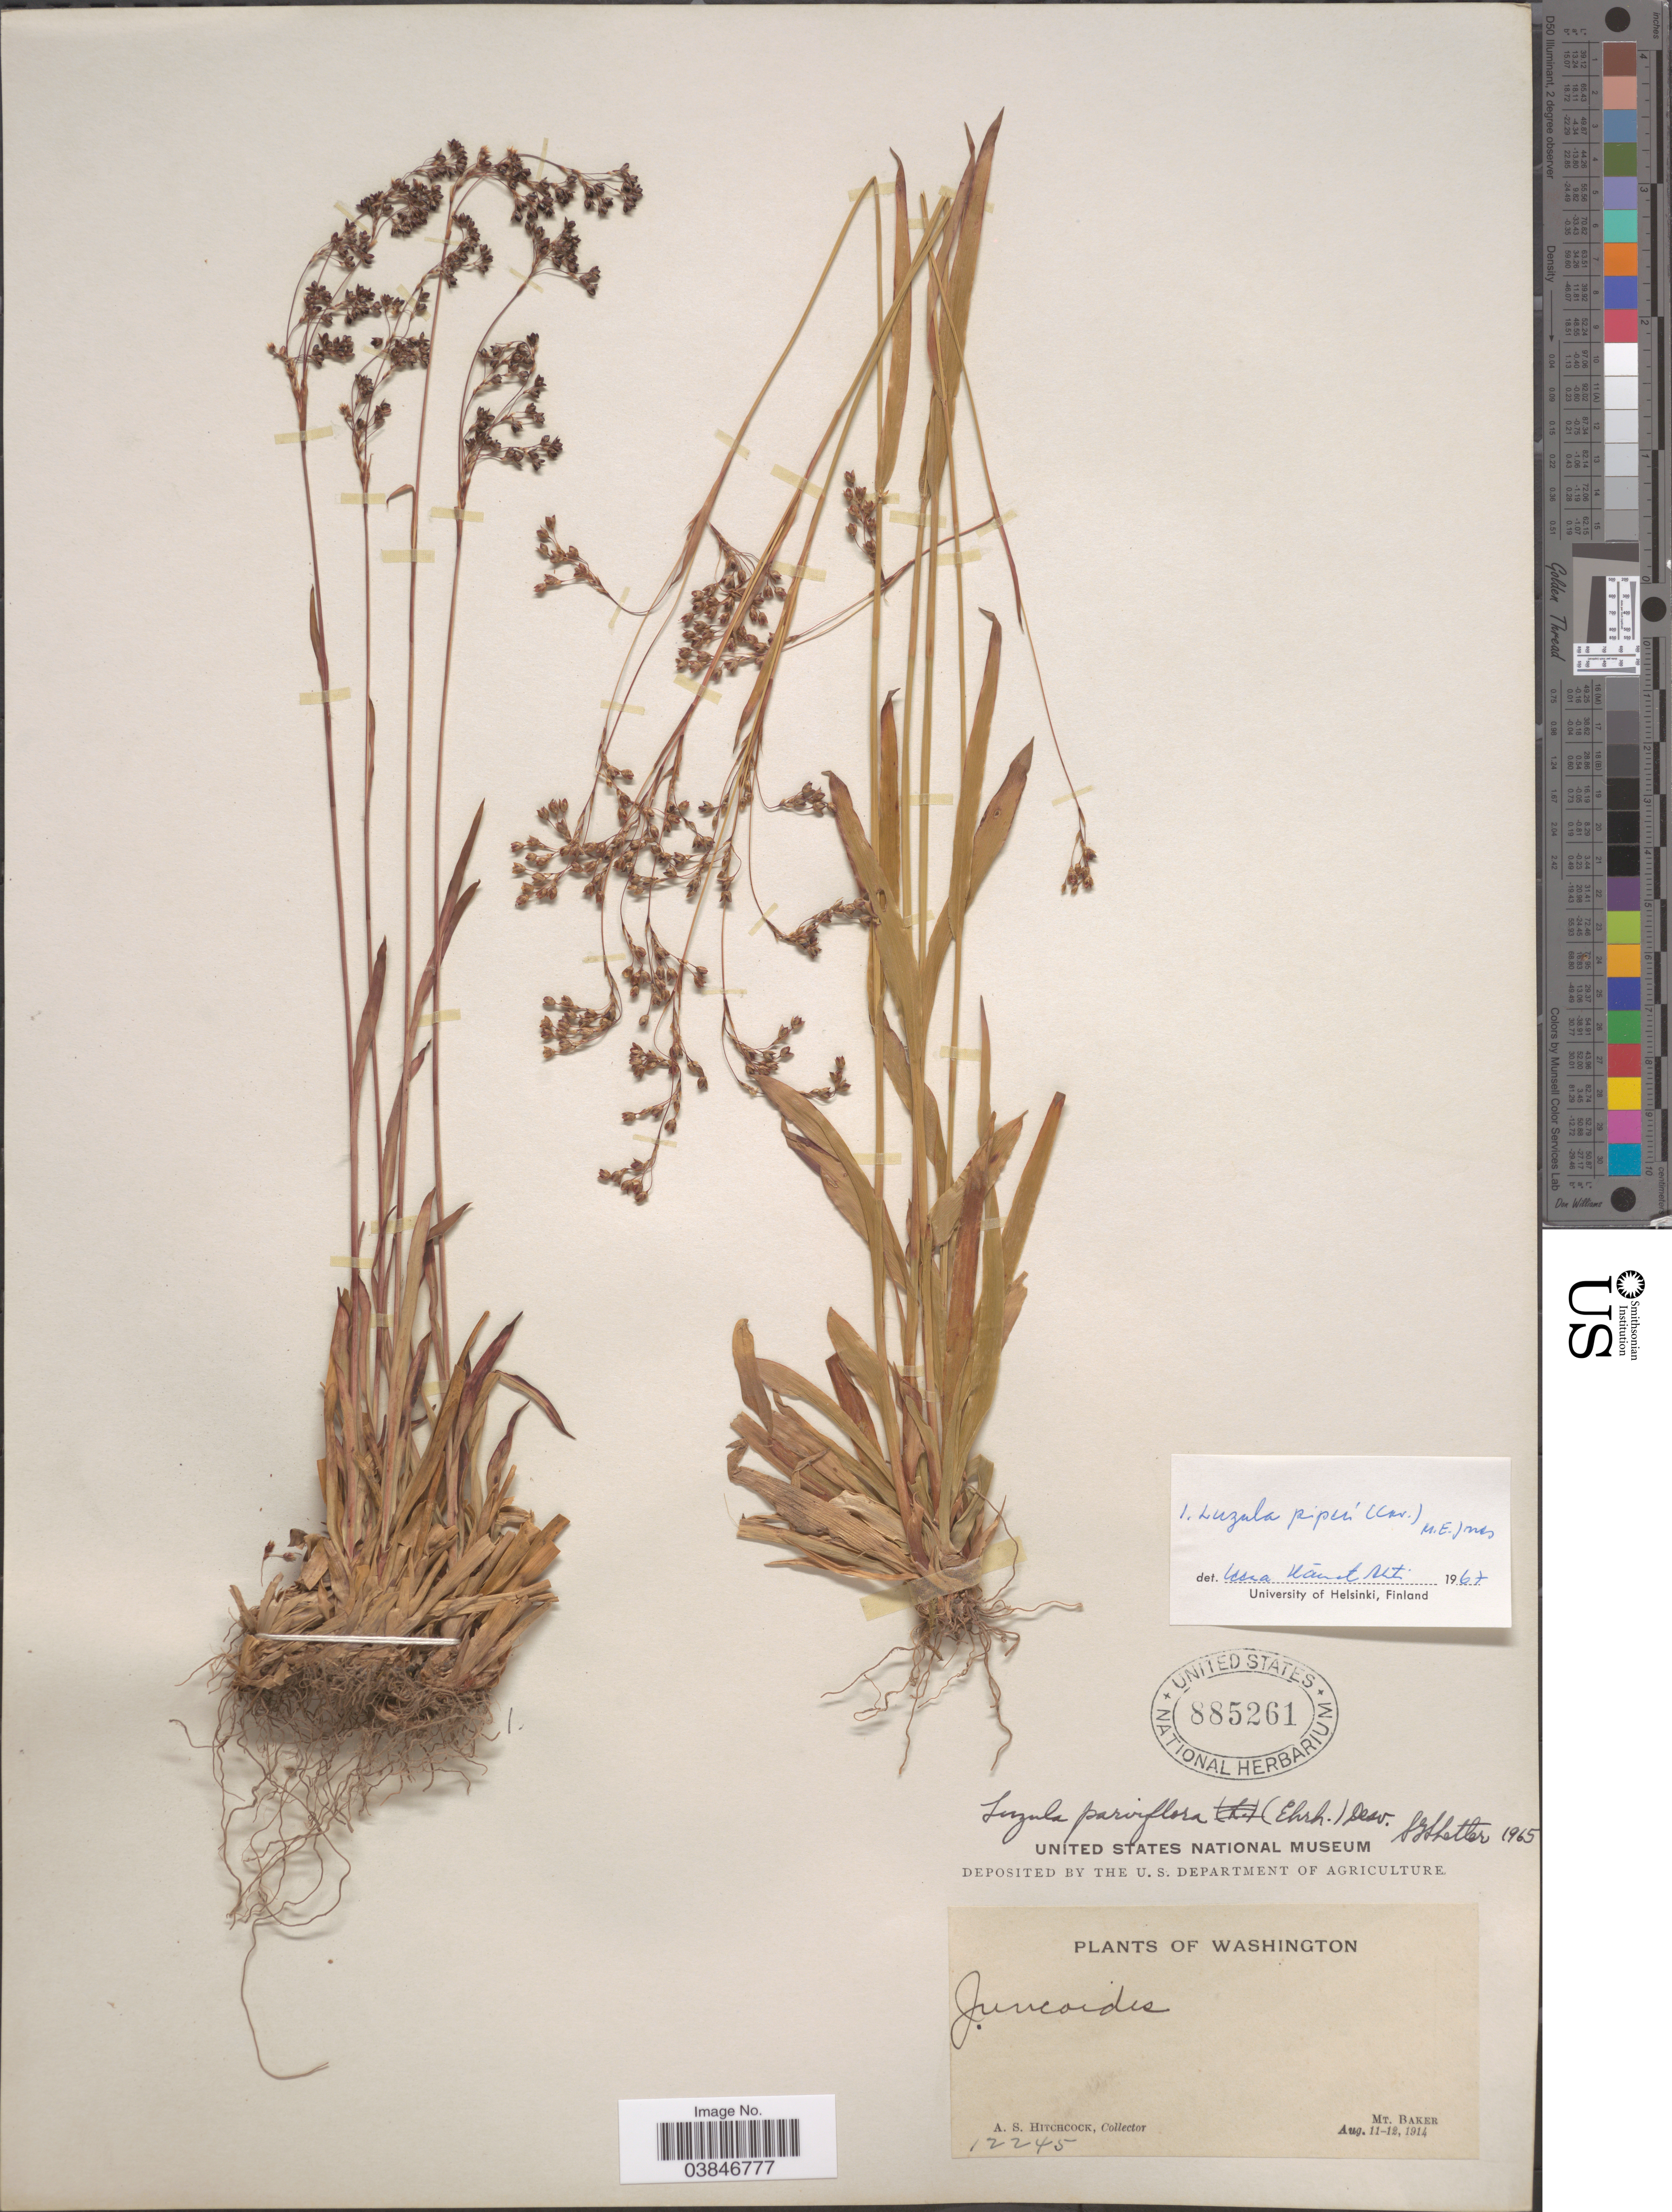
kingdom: Plantae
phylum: Tracheophyta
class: Liliopsida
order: Poales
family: Juncaceae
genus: Luzula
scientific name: Luzula piperi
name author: (Coville) M.E. Jones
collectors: A. S. Hitchcock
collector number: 12245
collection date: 1914-08-11/1914-08-12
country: United States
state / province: Washington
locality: Mt. Baker.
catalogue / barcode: US 885261